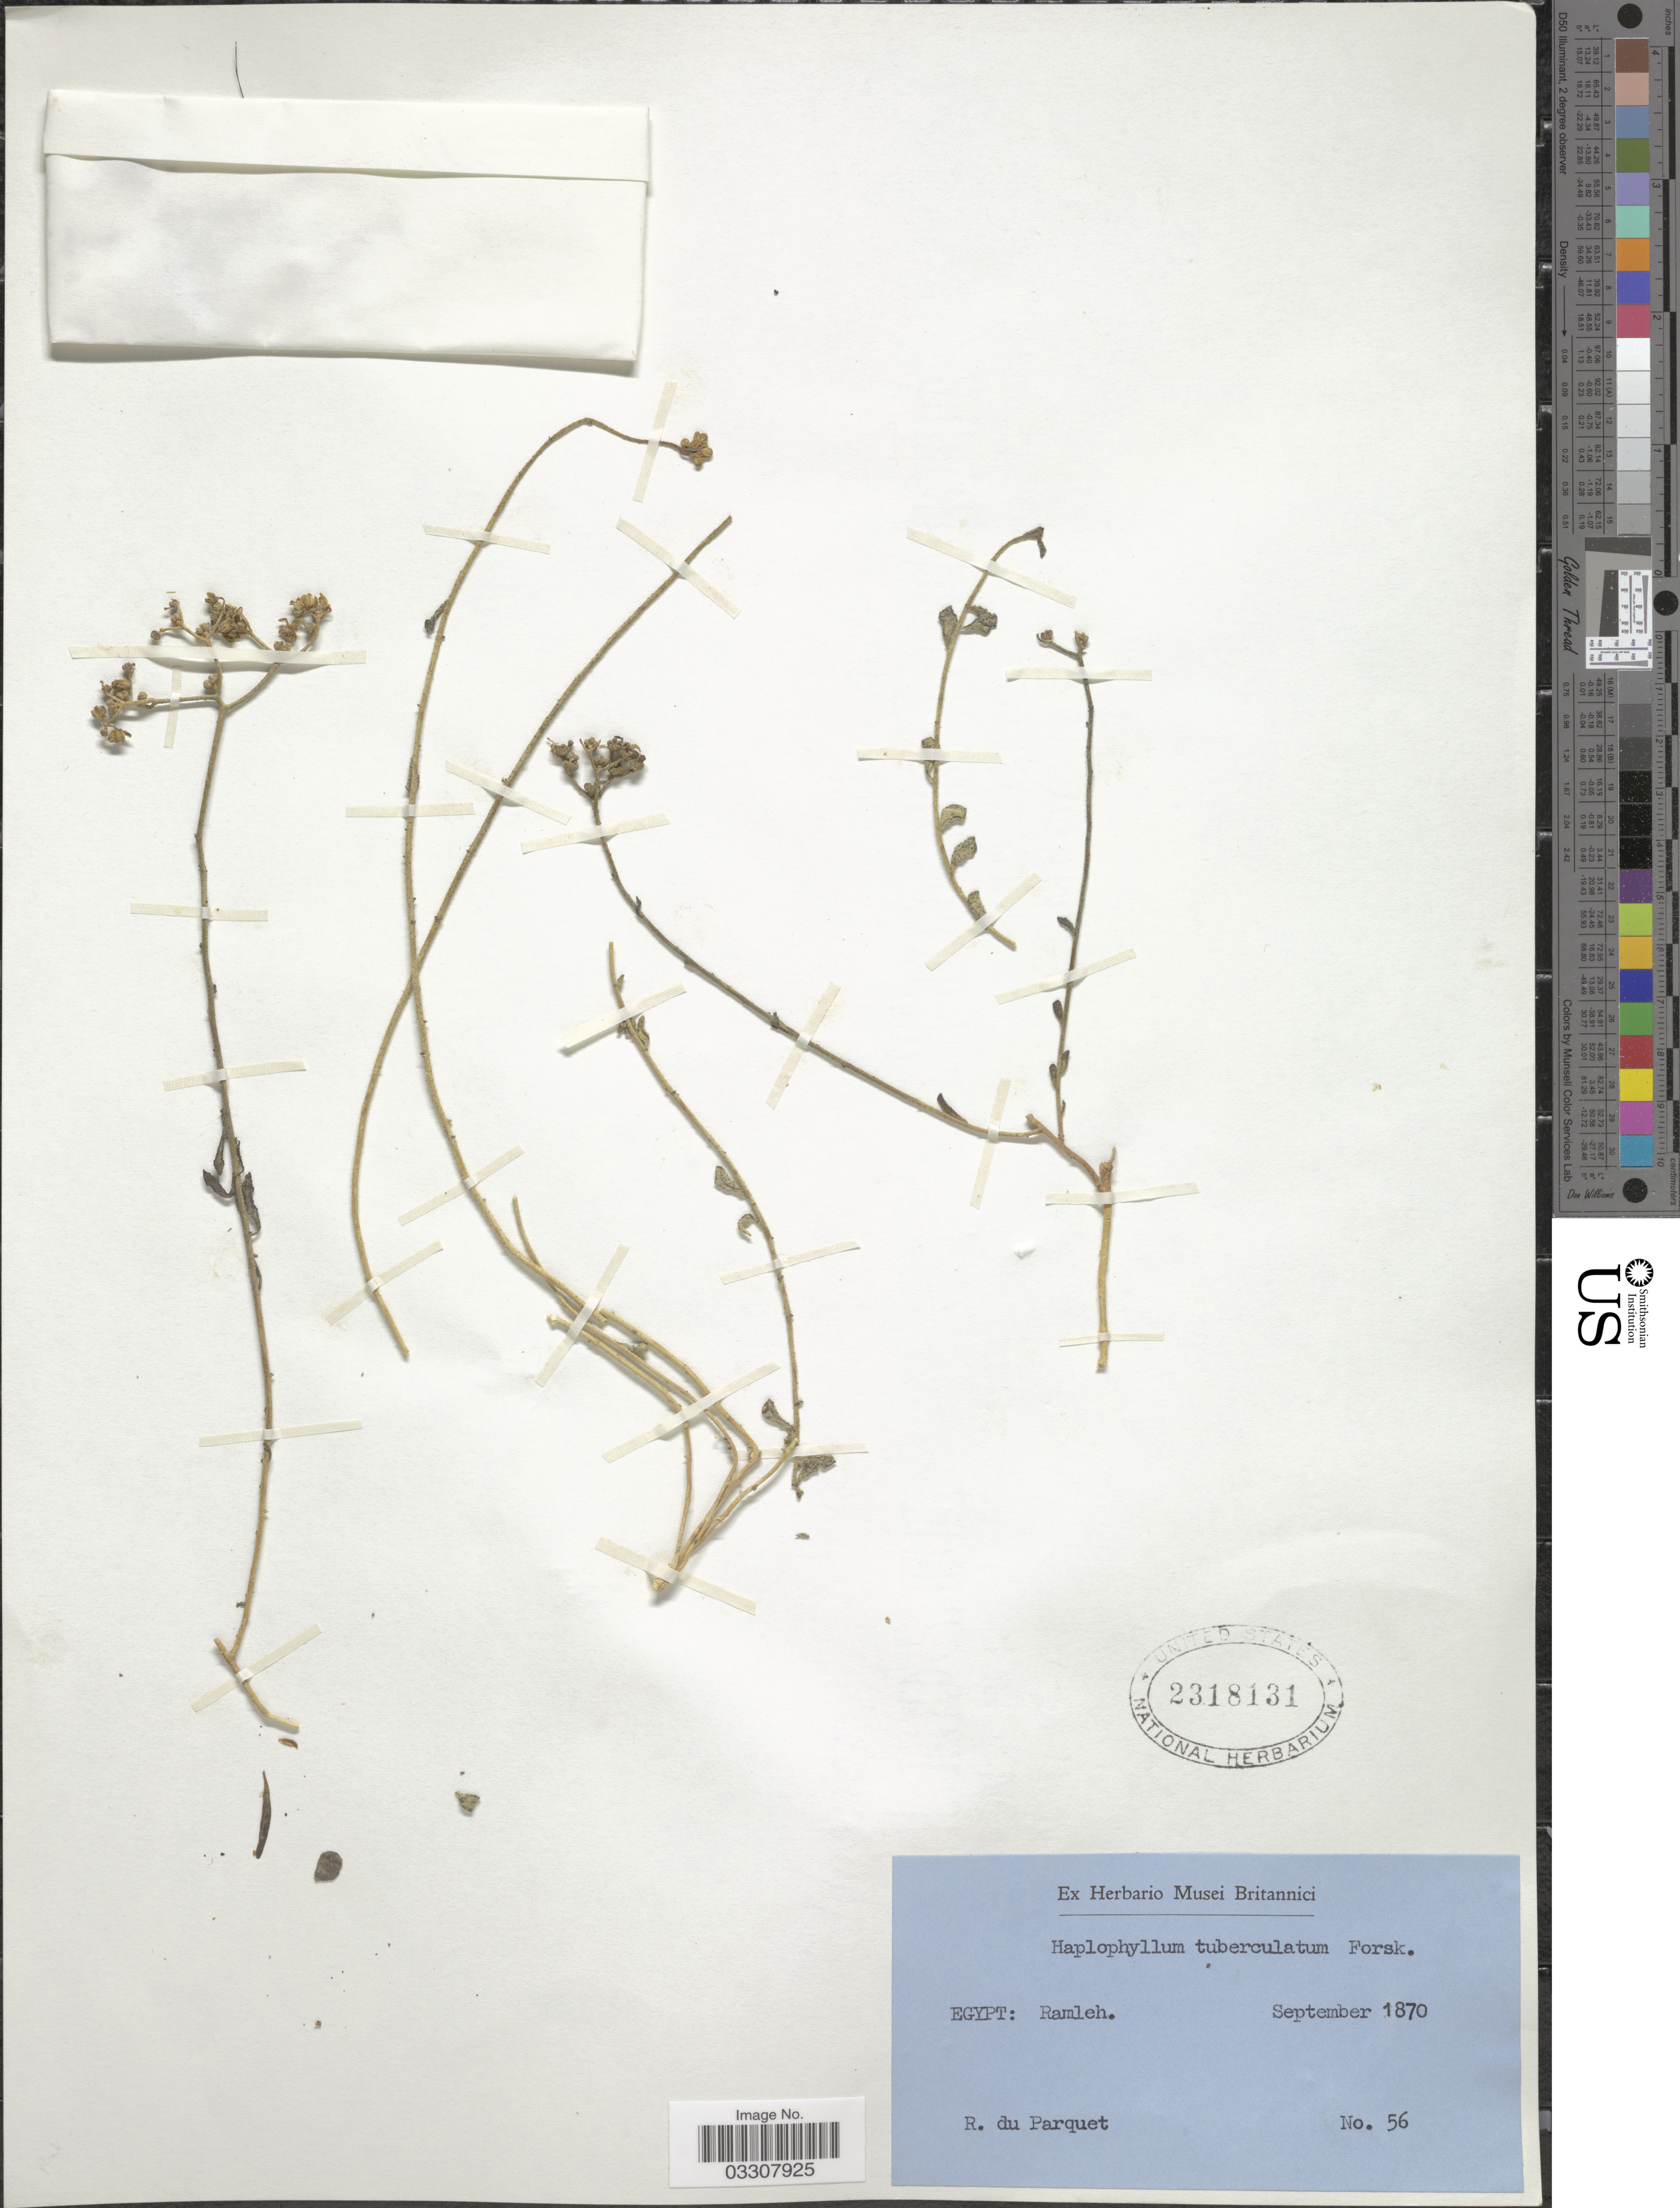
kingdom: Plantae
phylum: Tracheophyta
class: Magnoliopsida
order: Sapindales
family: Rutaceae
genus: Haplophyllum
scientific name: Haplophyllum tuberculatum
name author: (Forssk.) A. Juss.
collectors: R. Parquet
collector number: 56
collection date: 1870-09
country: Egypt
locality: Ramleh.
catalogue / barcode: US 2318131